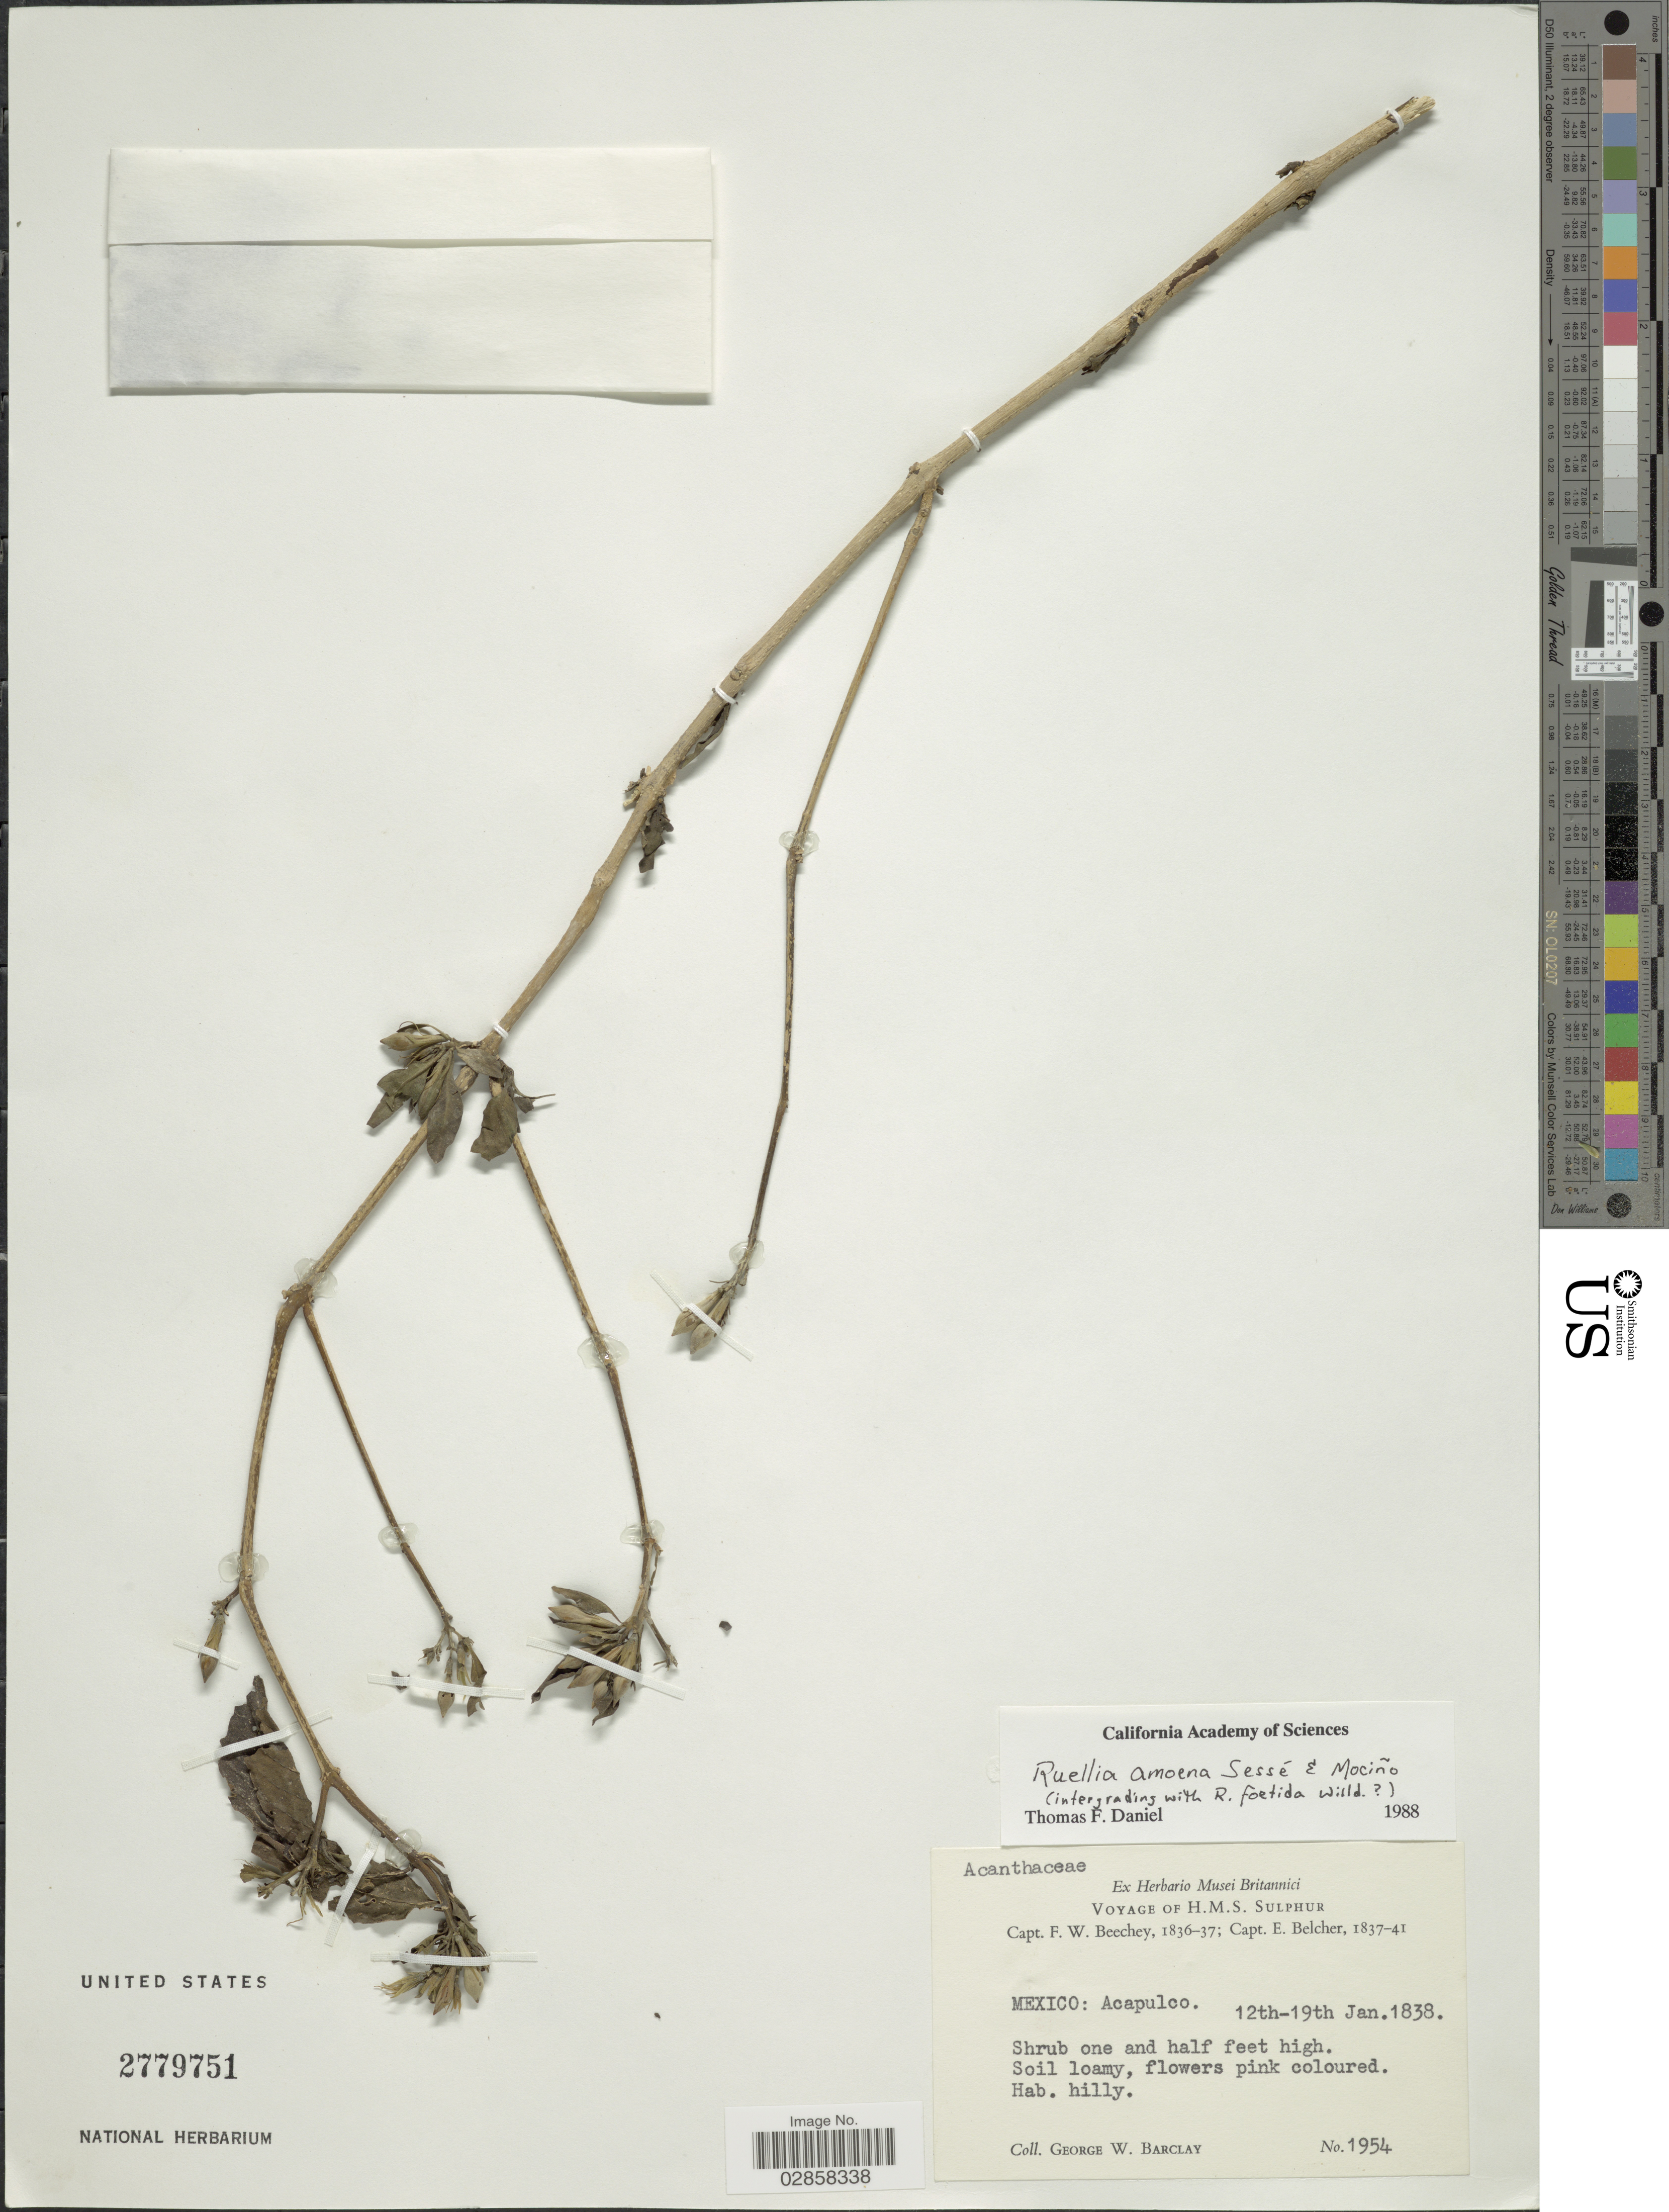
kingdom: Plantae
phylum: Tracheophyta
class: Magnoliopsida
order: Lamiales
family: Acanthaceae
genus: Ruellia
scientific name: Ruellia amoena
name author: Sessé & Moc.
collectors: G. W. Barclay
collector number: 1954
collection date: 1838-01-12/1838-01-19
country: Mexico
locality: Acapulco.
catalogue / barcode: US 2779751